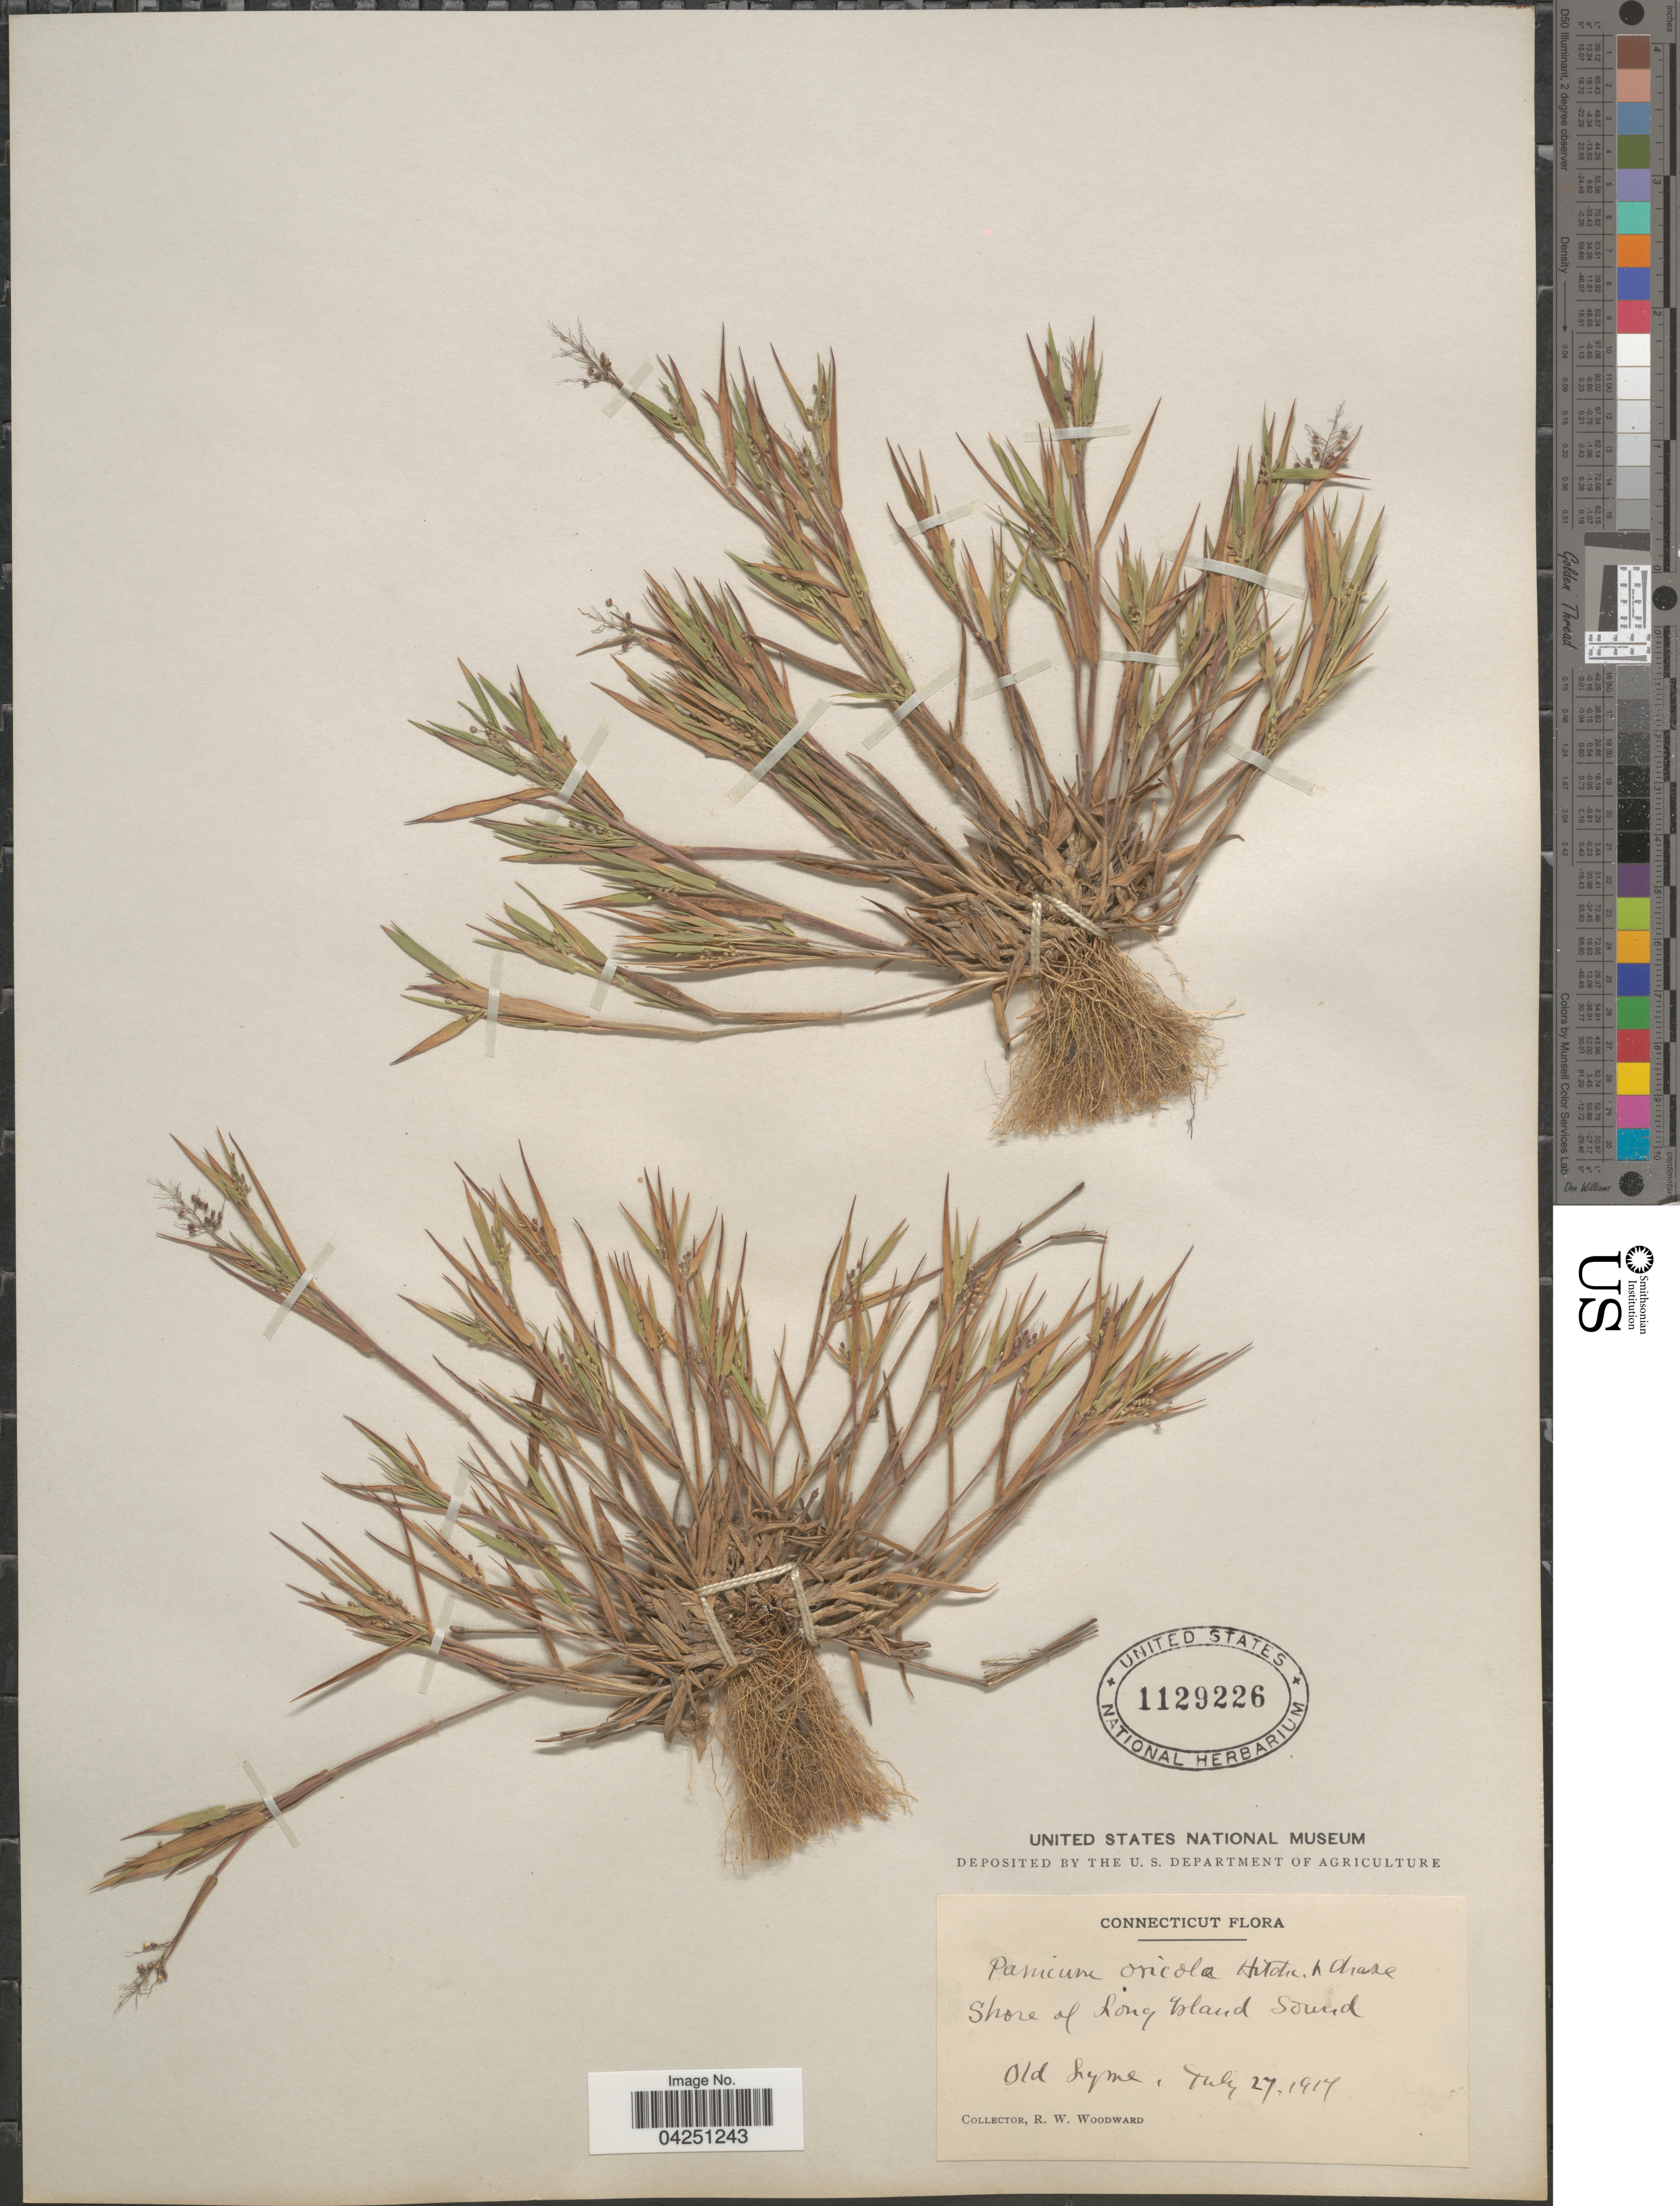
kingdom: Plantae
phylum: Tracheophyta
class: Liliopsida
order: Poales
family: Poaceae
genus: Dichanthelium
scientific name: Dichanthelium acuminatum var. acuminatum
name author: (Sw.) Gould & C.A. Clark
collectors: R. Woodward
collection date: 1917-07-27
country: United States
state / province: Connecticut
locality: Shore of Long Island Sound. Old Lyme.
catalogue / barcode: US 1129226